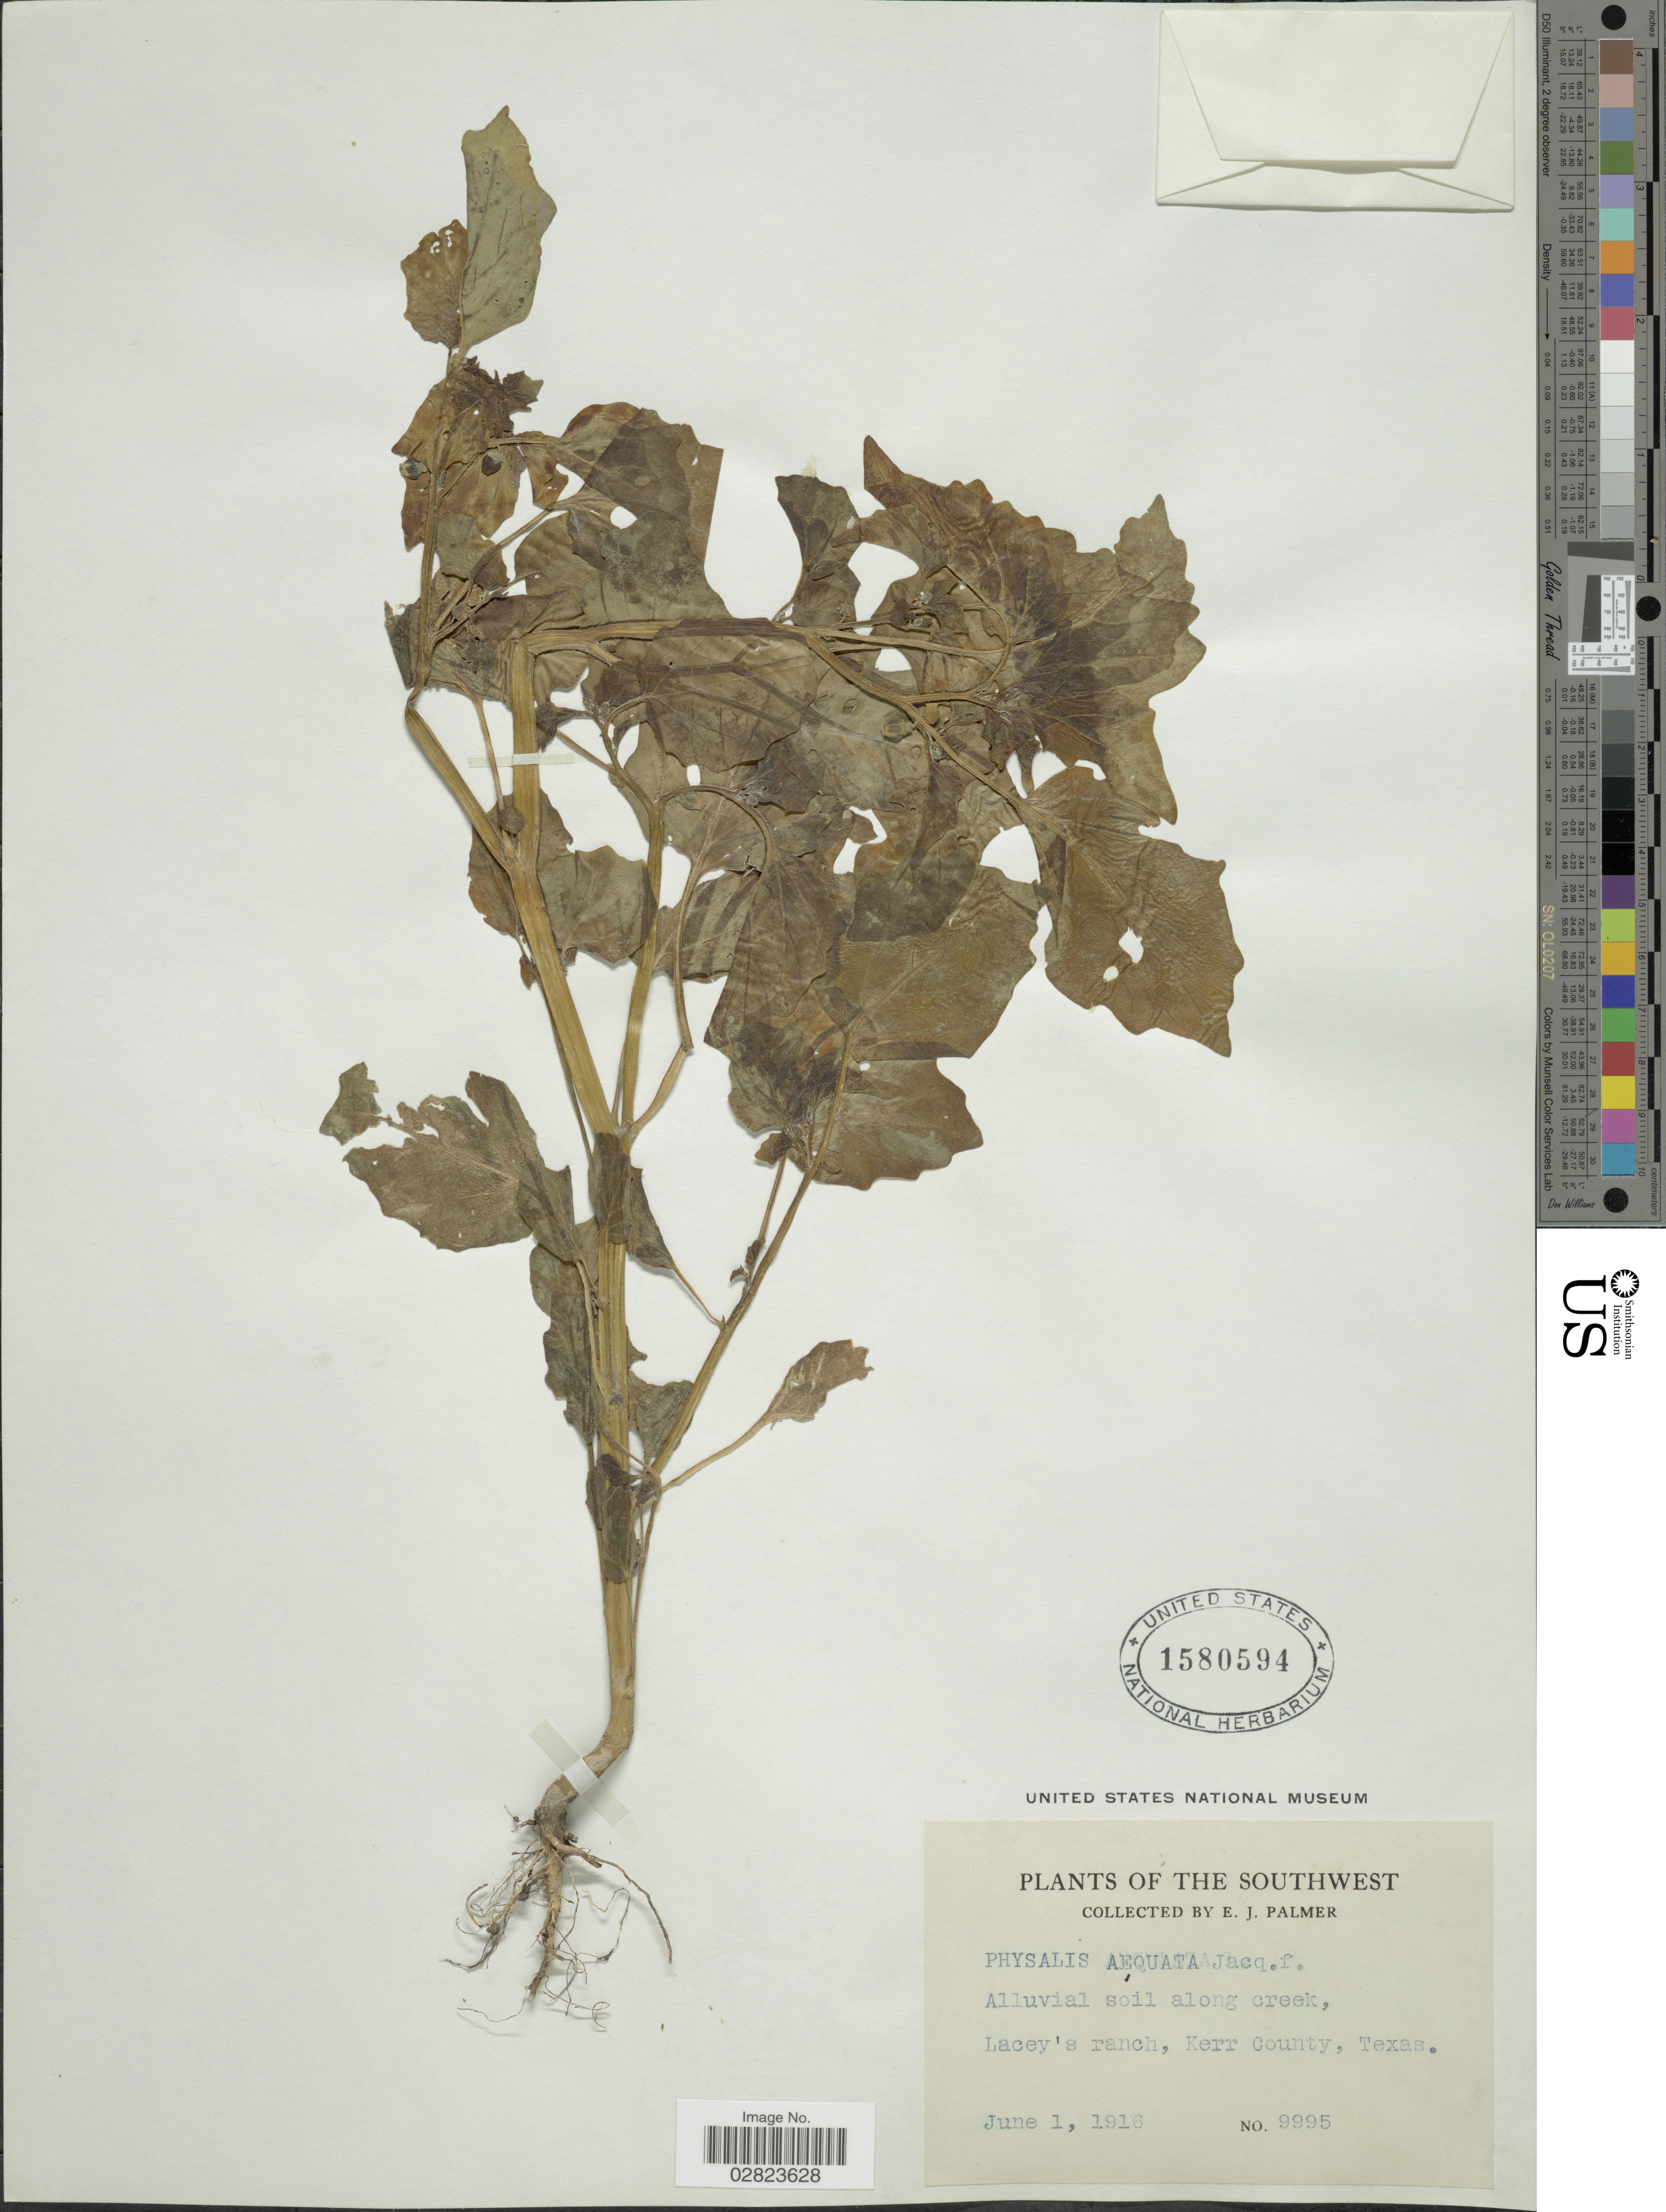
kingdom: Plantae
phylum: Tracheophyta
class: Magnoliopsida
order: Solanales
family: Solanaceae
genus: Physalis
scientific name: Physalis ixocarpa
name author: Brot. ex Hornem.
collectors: E. J. Palmer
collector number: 9995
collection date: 1916-06-01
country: United States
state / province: Texas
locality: The Southwest. Alluvial soil along creek, Lacey's ranch, Kerr County.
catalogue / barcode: US 1580594